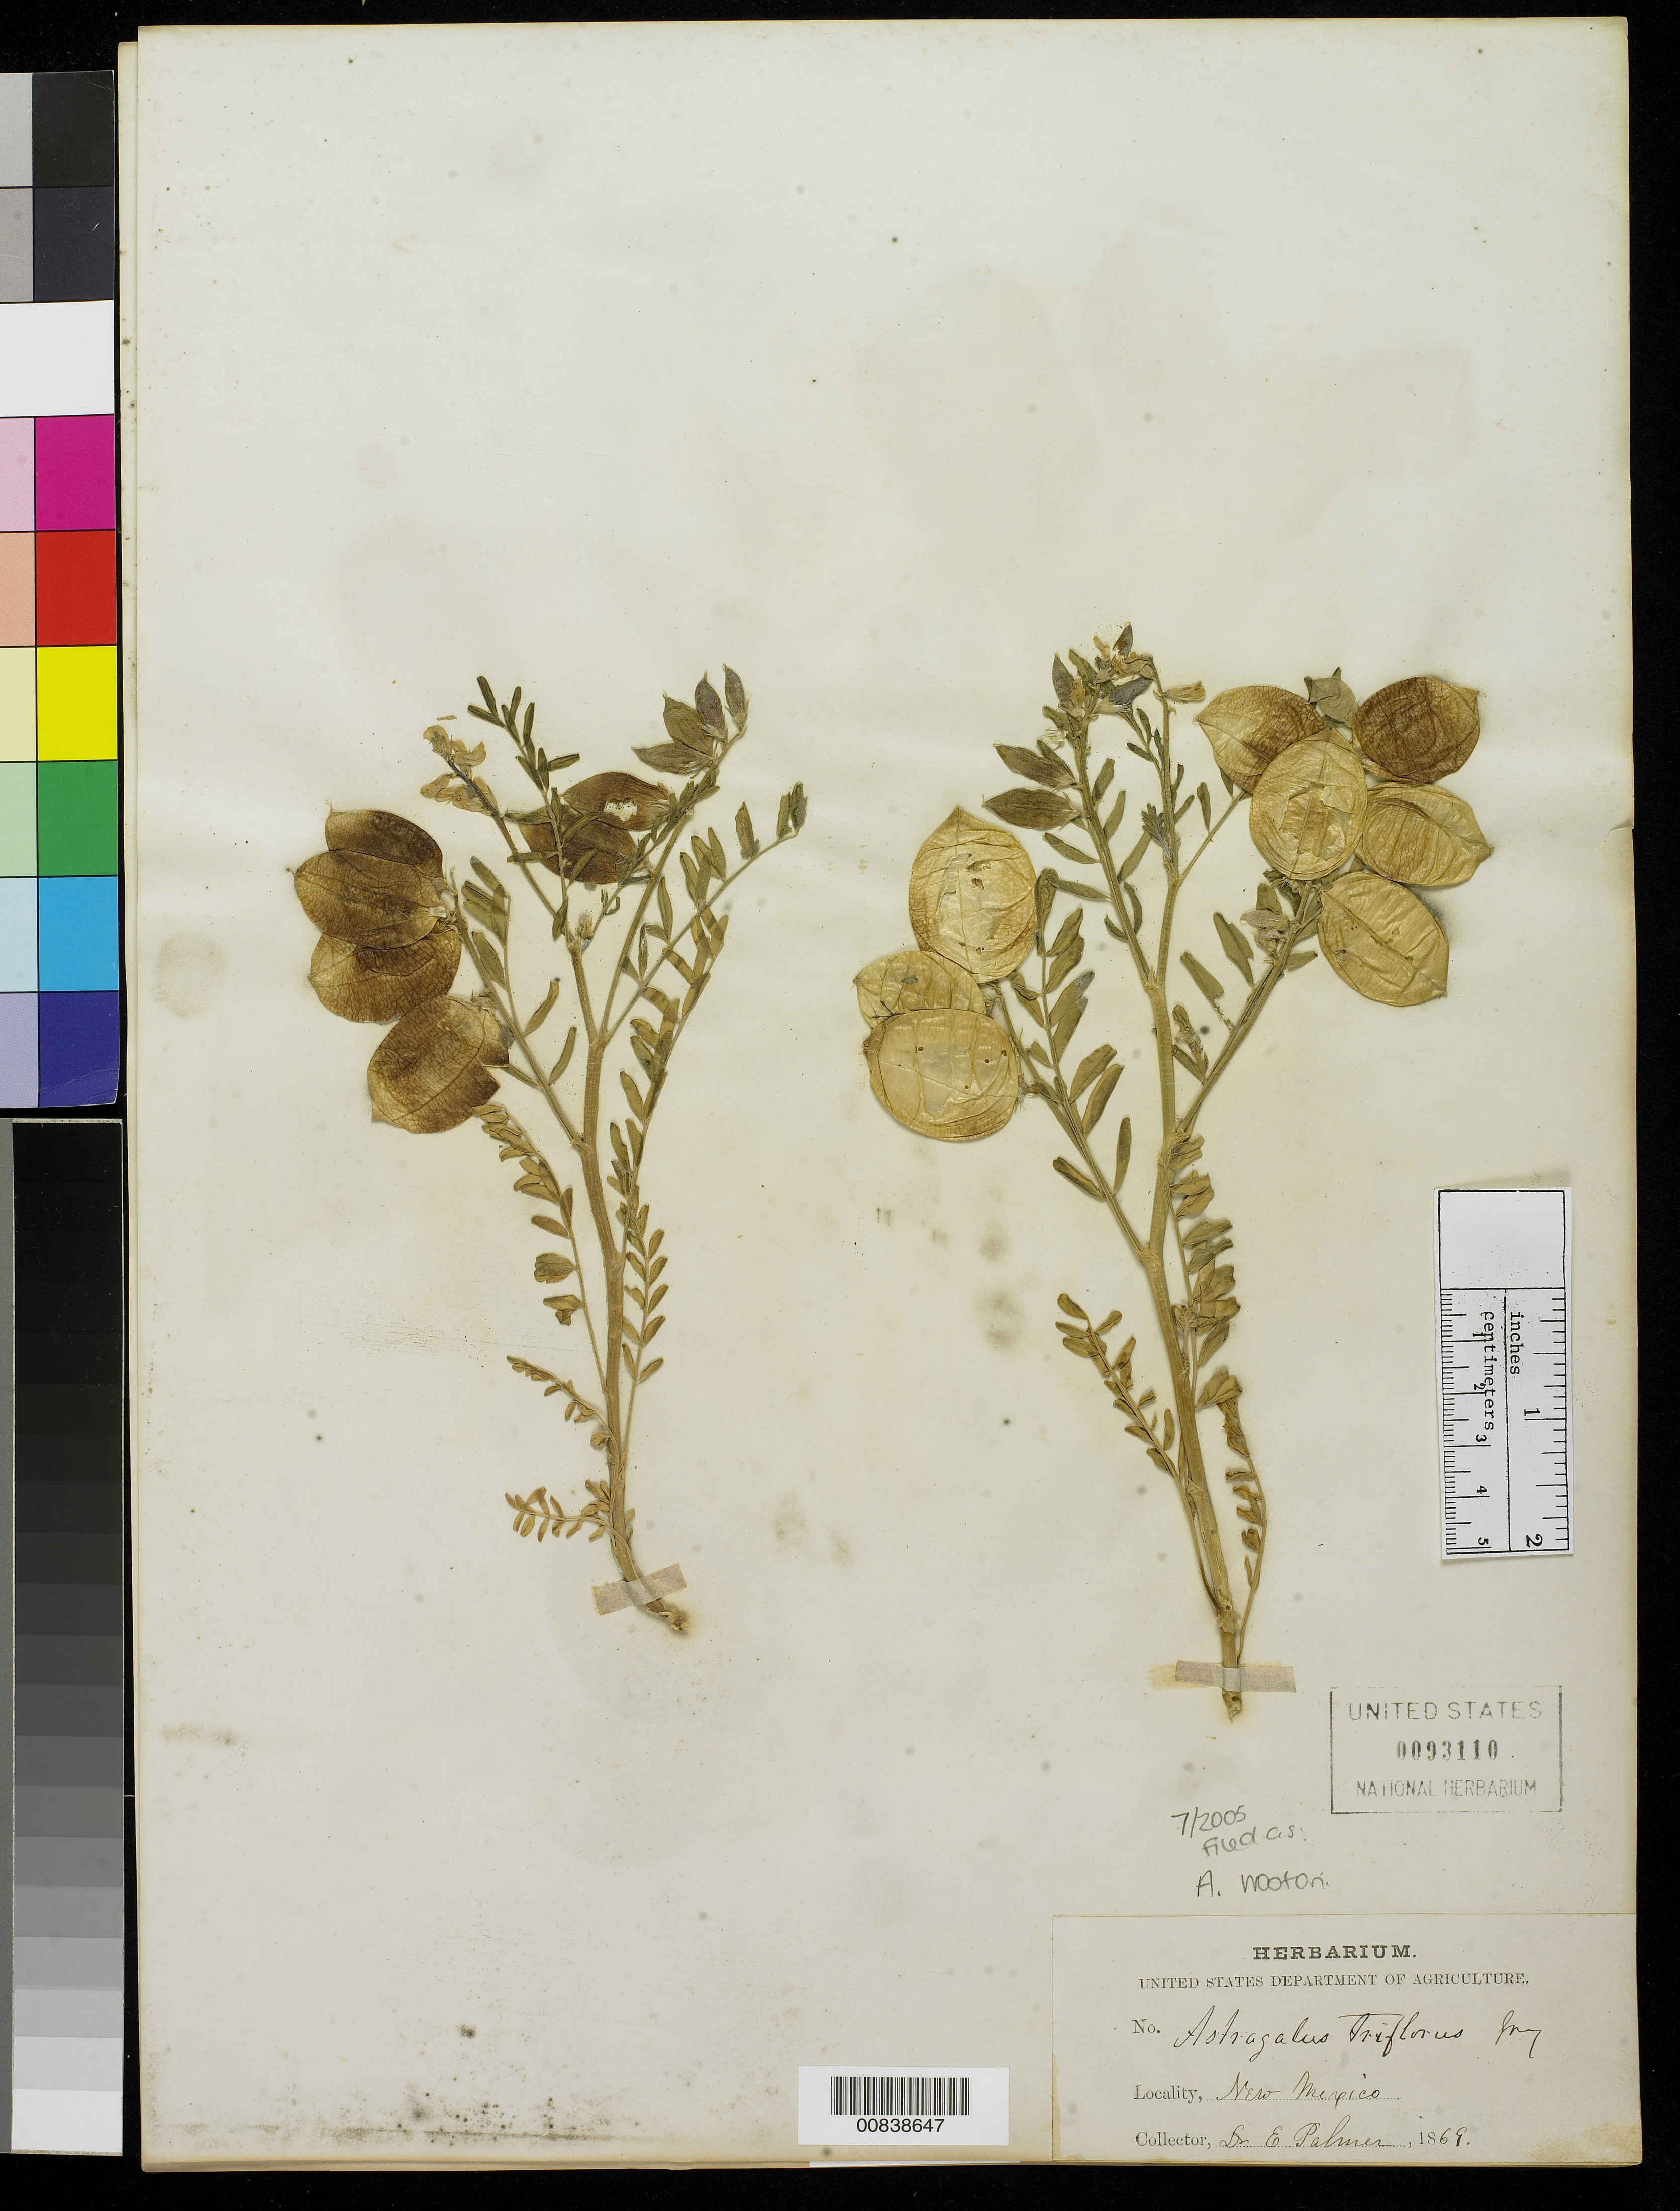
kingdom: Plantae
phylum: Tracheophyta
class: Magnoliopsida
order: Fabales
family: Fabaceae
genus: Astragalus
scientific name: Astragalus wootonii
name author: E. Sheld.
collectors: E. Palmer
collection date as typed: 1869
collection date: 1869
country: United States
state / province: New Mexico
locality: New Mexico.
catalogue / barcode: US 93110